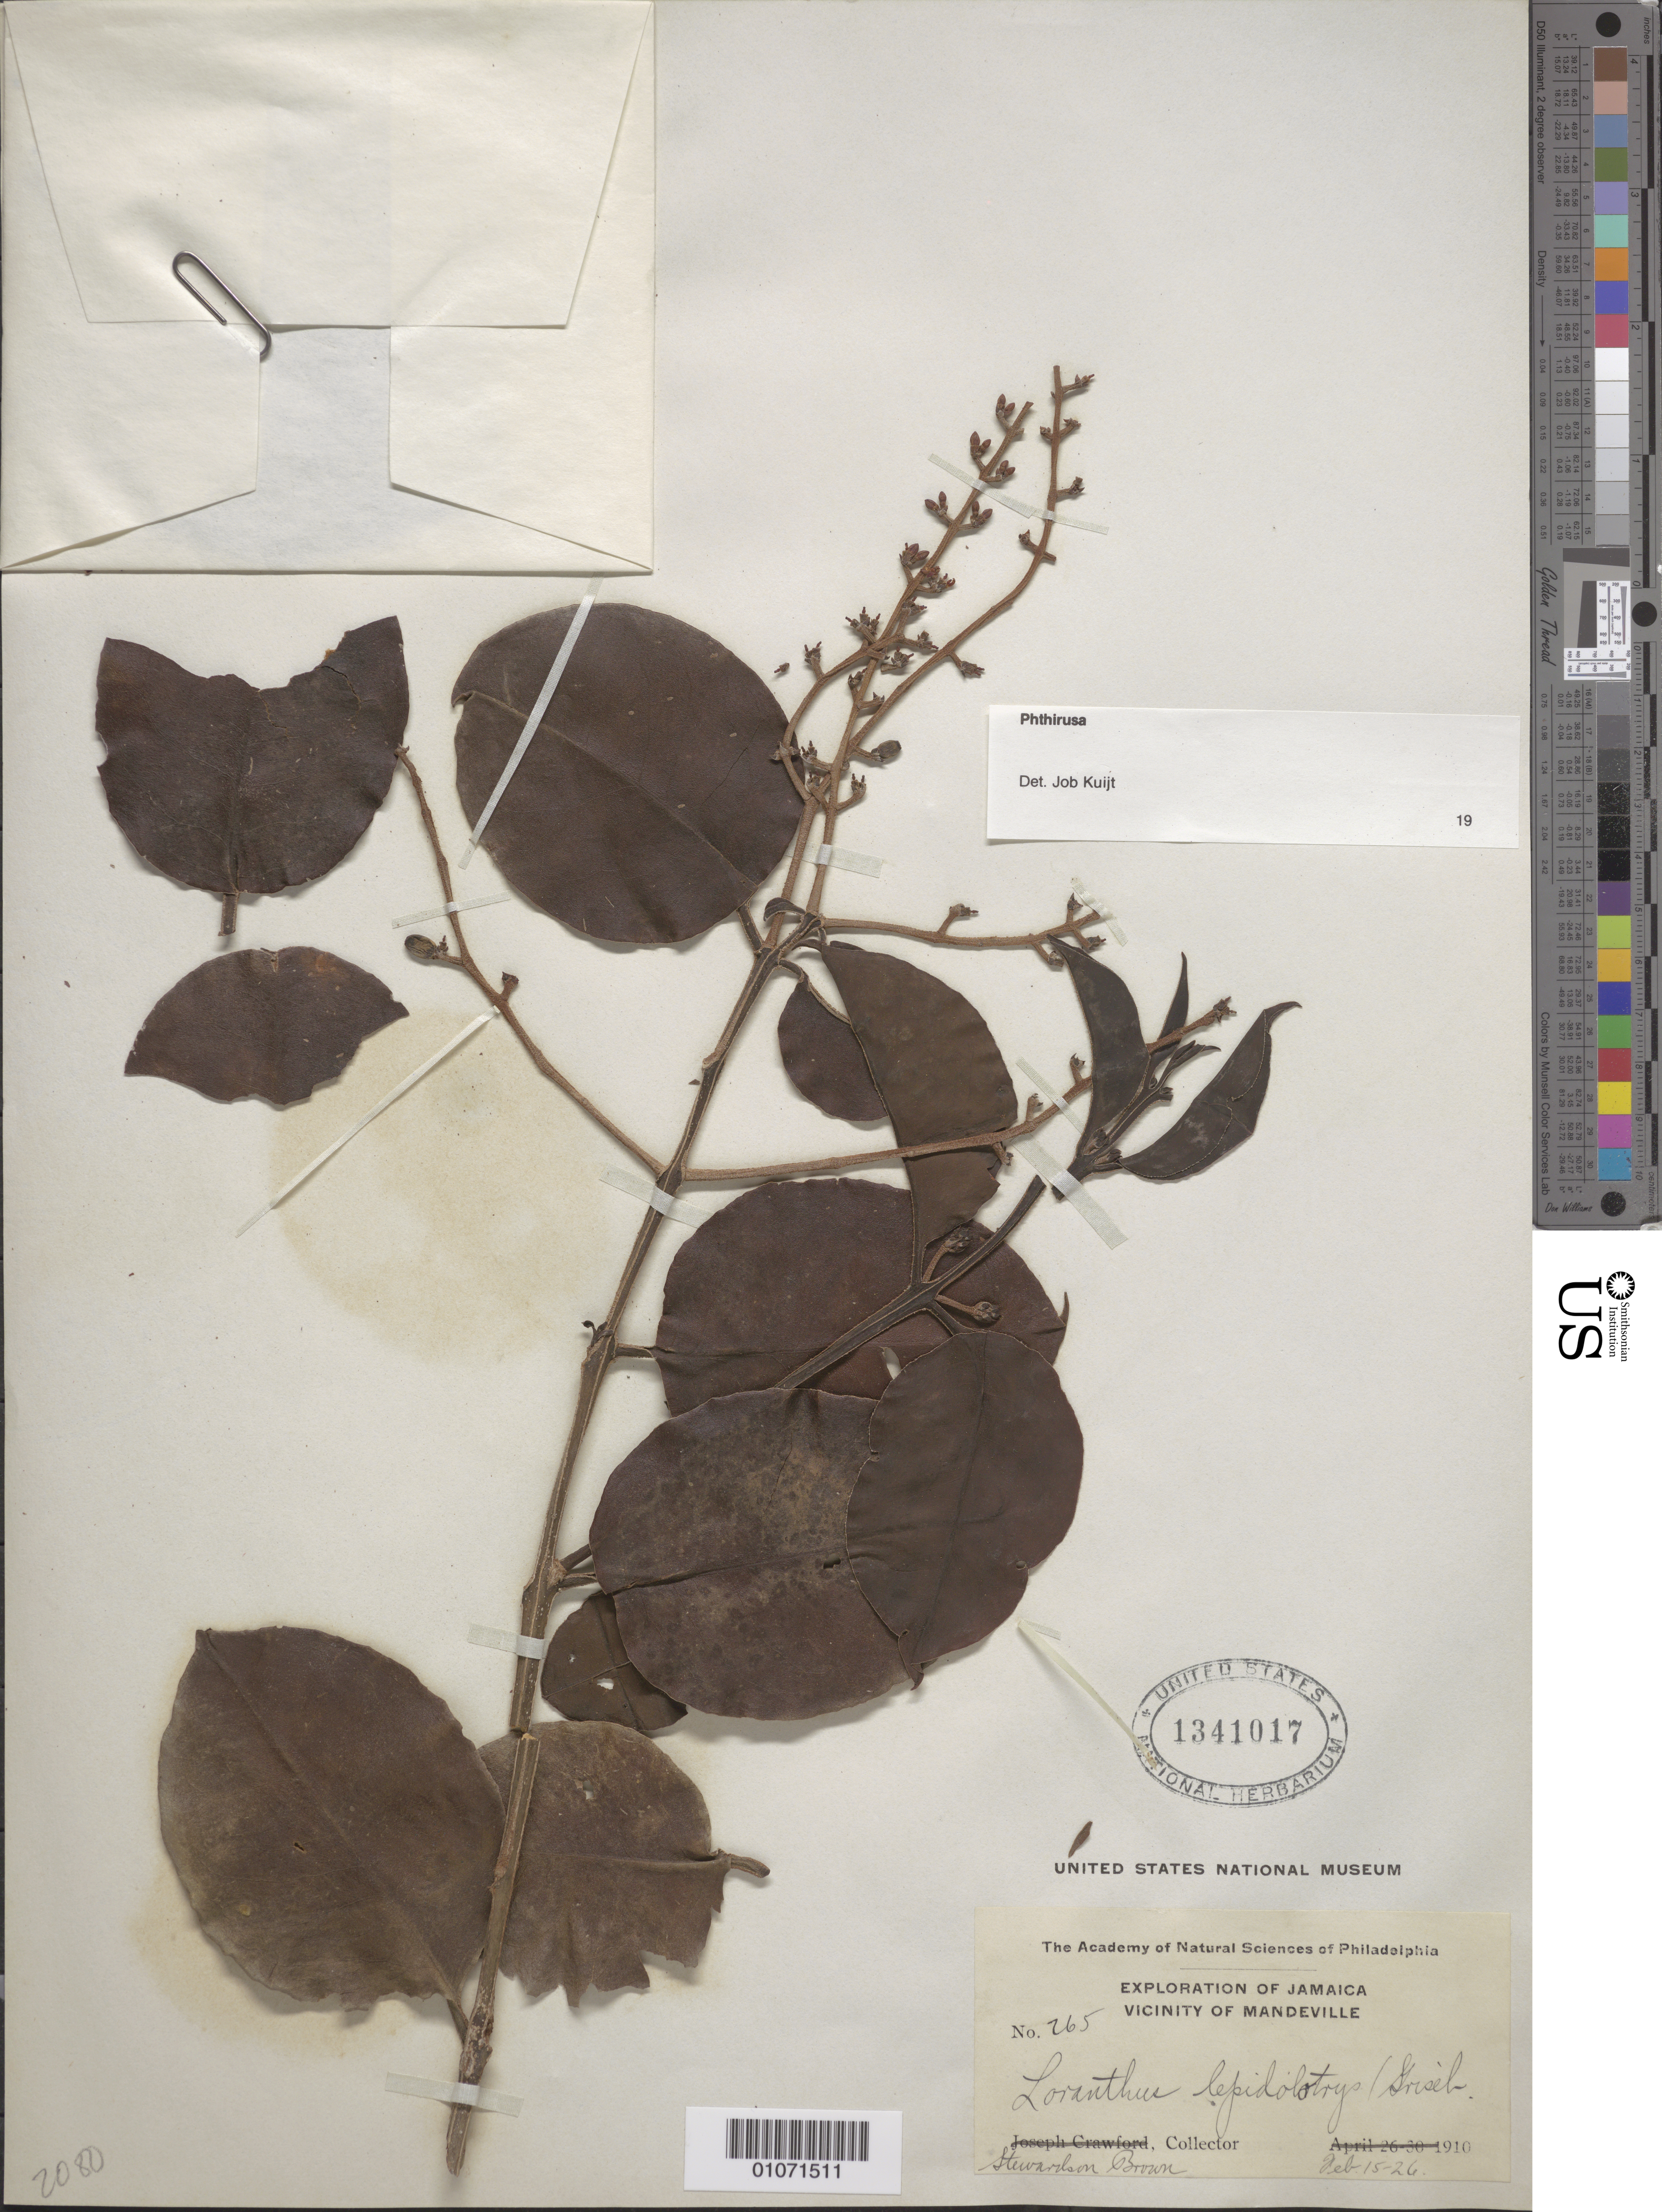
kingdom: Plantae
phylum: Tracheophyta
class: Magnoliopsida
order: Santalales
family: Loranthaceae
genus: Passovia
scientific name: Passovia pyrifolia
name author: (Kunth) Tiegh.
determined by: Caraballo-Ortiz, Marcos A., (MISS), University of Mississippi (UNITED STATES)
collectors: S. Brown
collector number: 265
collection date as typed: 15 Feb 1926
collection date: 1926-02-15/1926-02-26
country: Jamaica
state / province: Manchester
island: Jamaica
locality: Vicinity of Mandeville.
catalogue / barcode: US 1341017